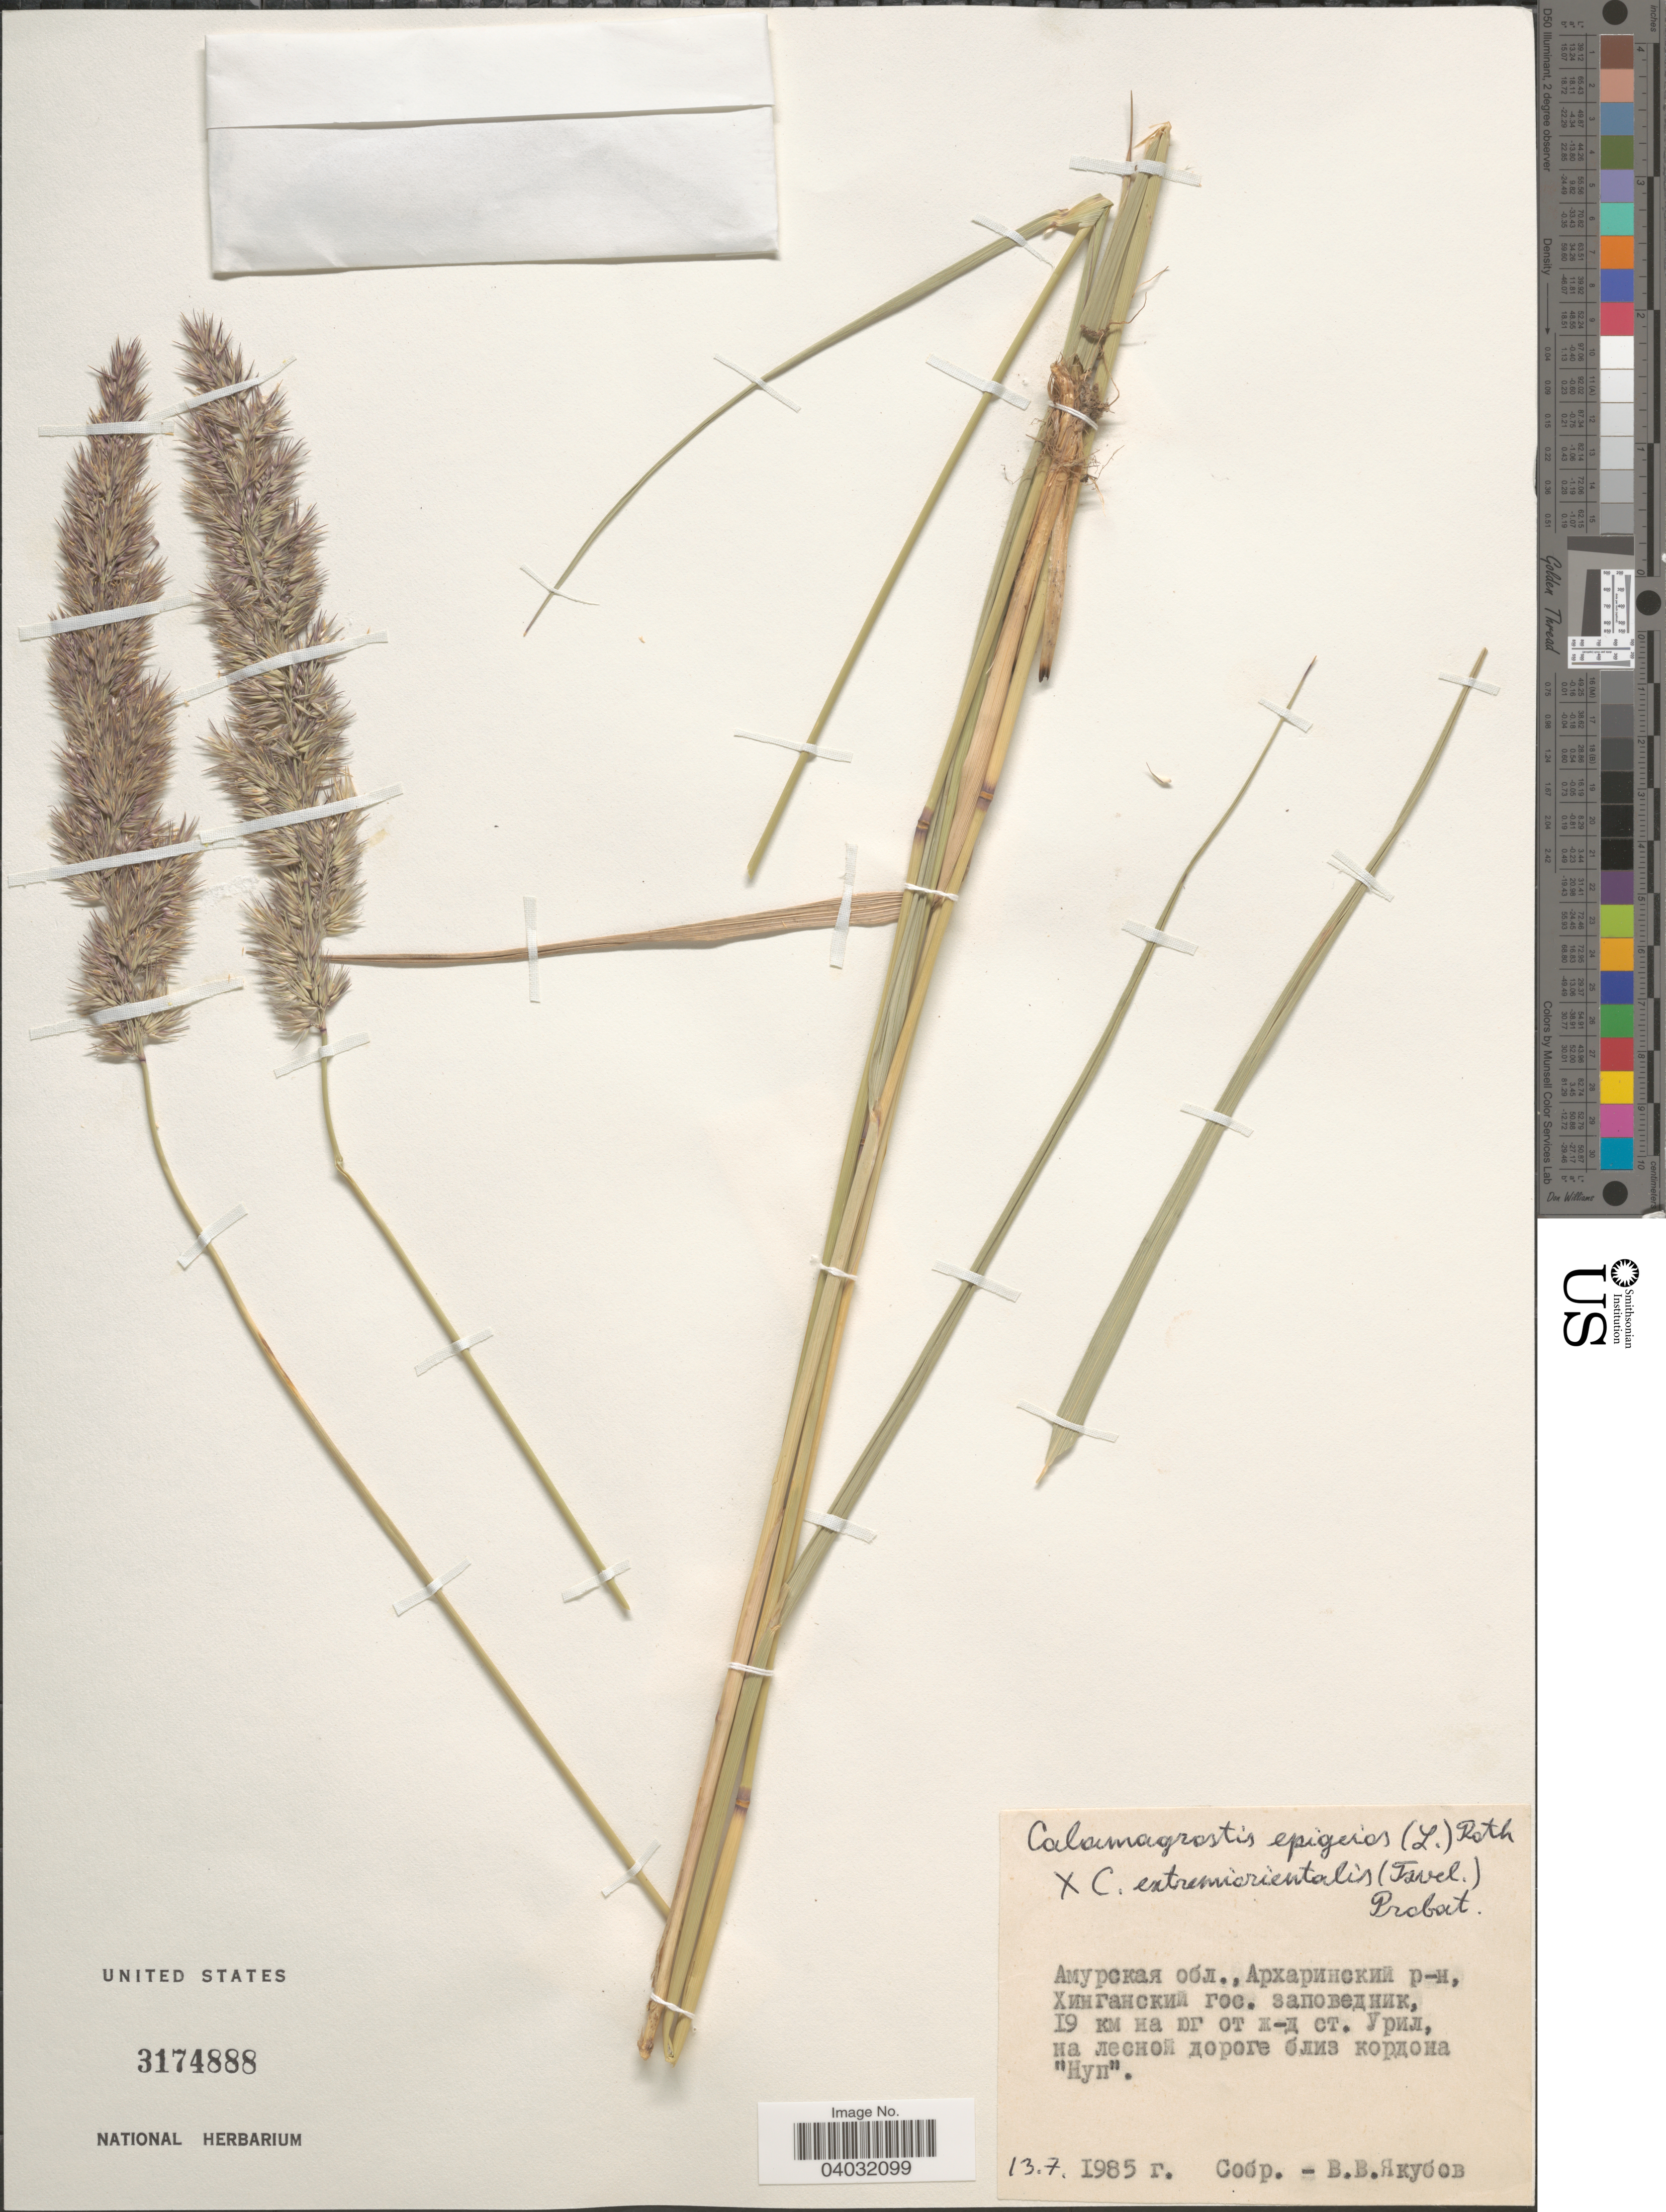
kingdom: Plantae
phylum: Tracheophyta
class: Liliopsida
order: Poales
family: Poaceae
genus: Calamagrostis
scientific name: Calamagrostis epigeios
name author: (L.) Roth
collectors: V. Yakubov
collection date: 1985-07-13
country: Russian Federation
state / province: Amur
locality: District Arkharinskiy, Khingan Nature Reserve, 19 km S of Uril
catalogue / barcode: US 3174888